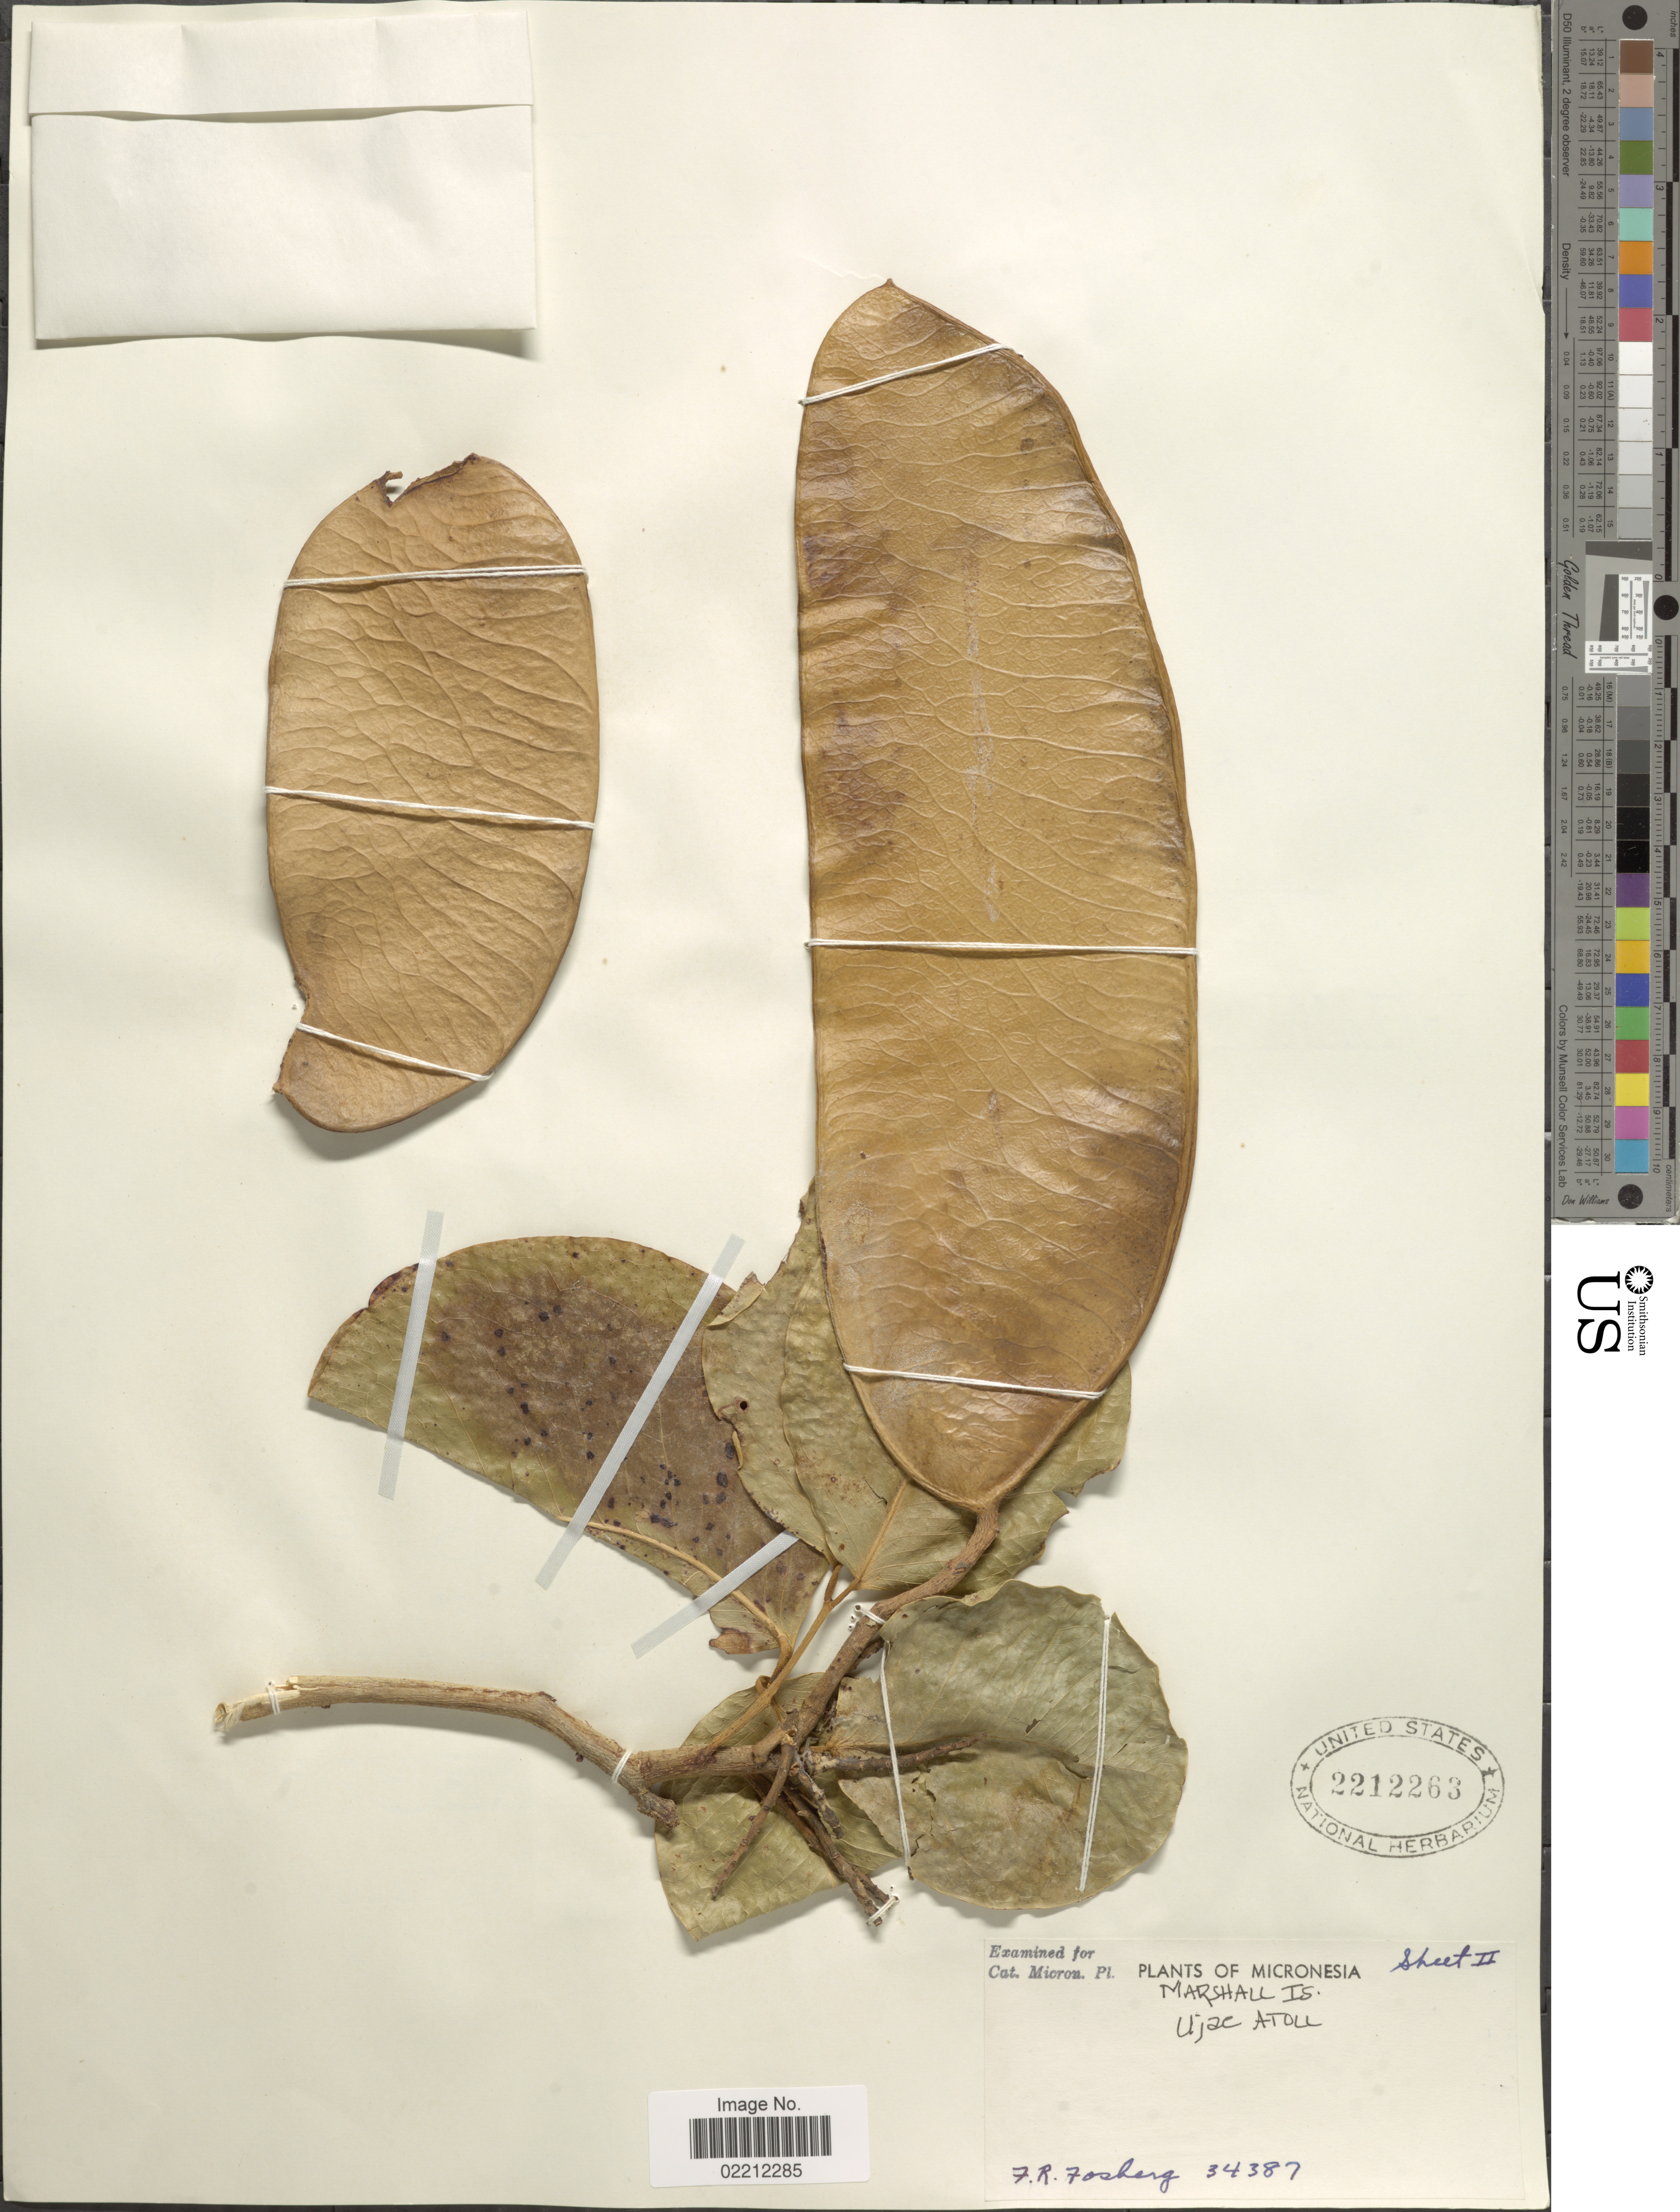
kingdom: Plantae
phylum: Tracheophyta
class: Magnoliopsida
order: Fabales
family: Fabaceae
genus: Intsia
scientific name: Intsia bijuga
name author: (Colebr.) Kuntze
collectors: F. R. Fosberg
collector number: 34387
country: Marshall Islands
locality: Ujae Atoll.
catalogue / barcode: US 2212263